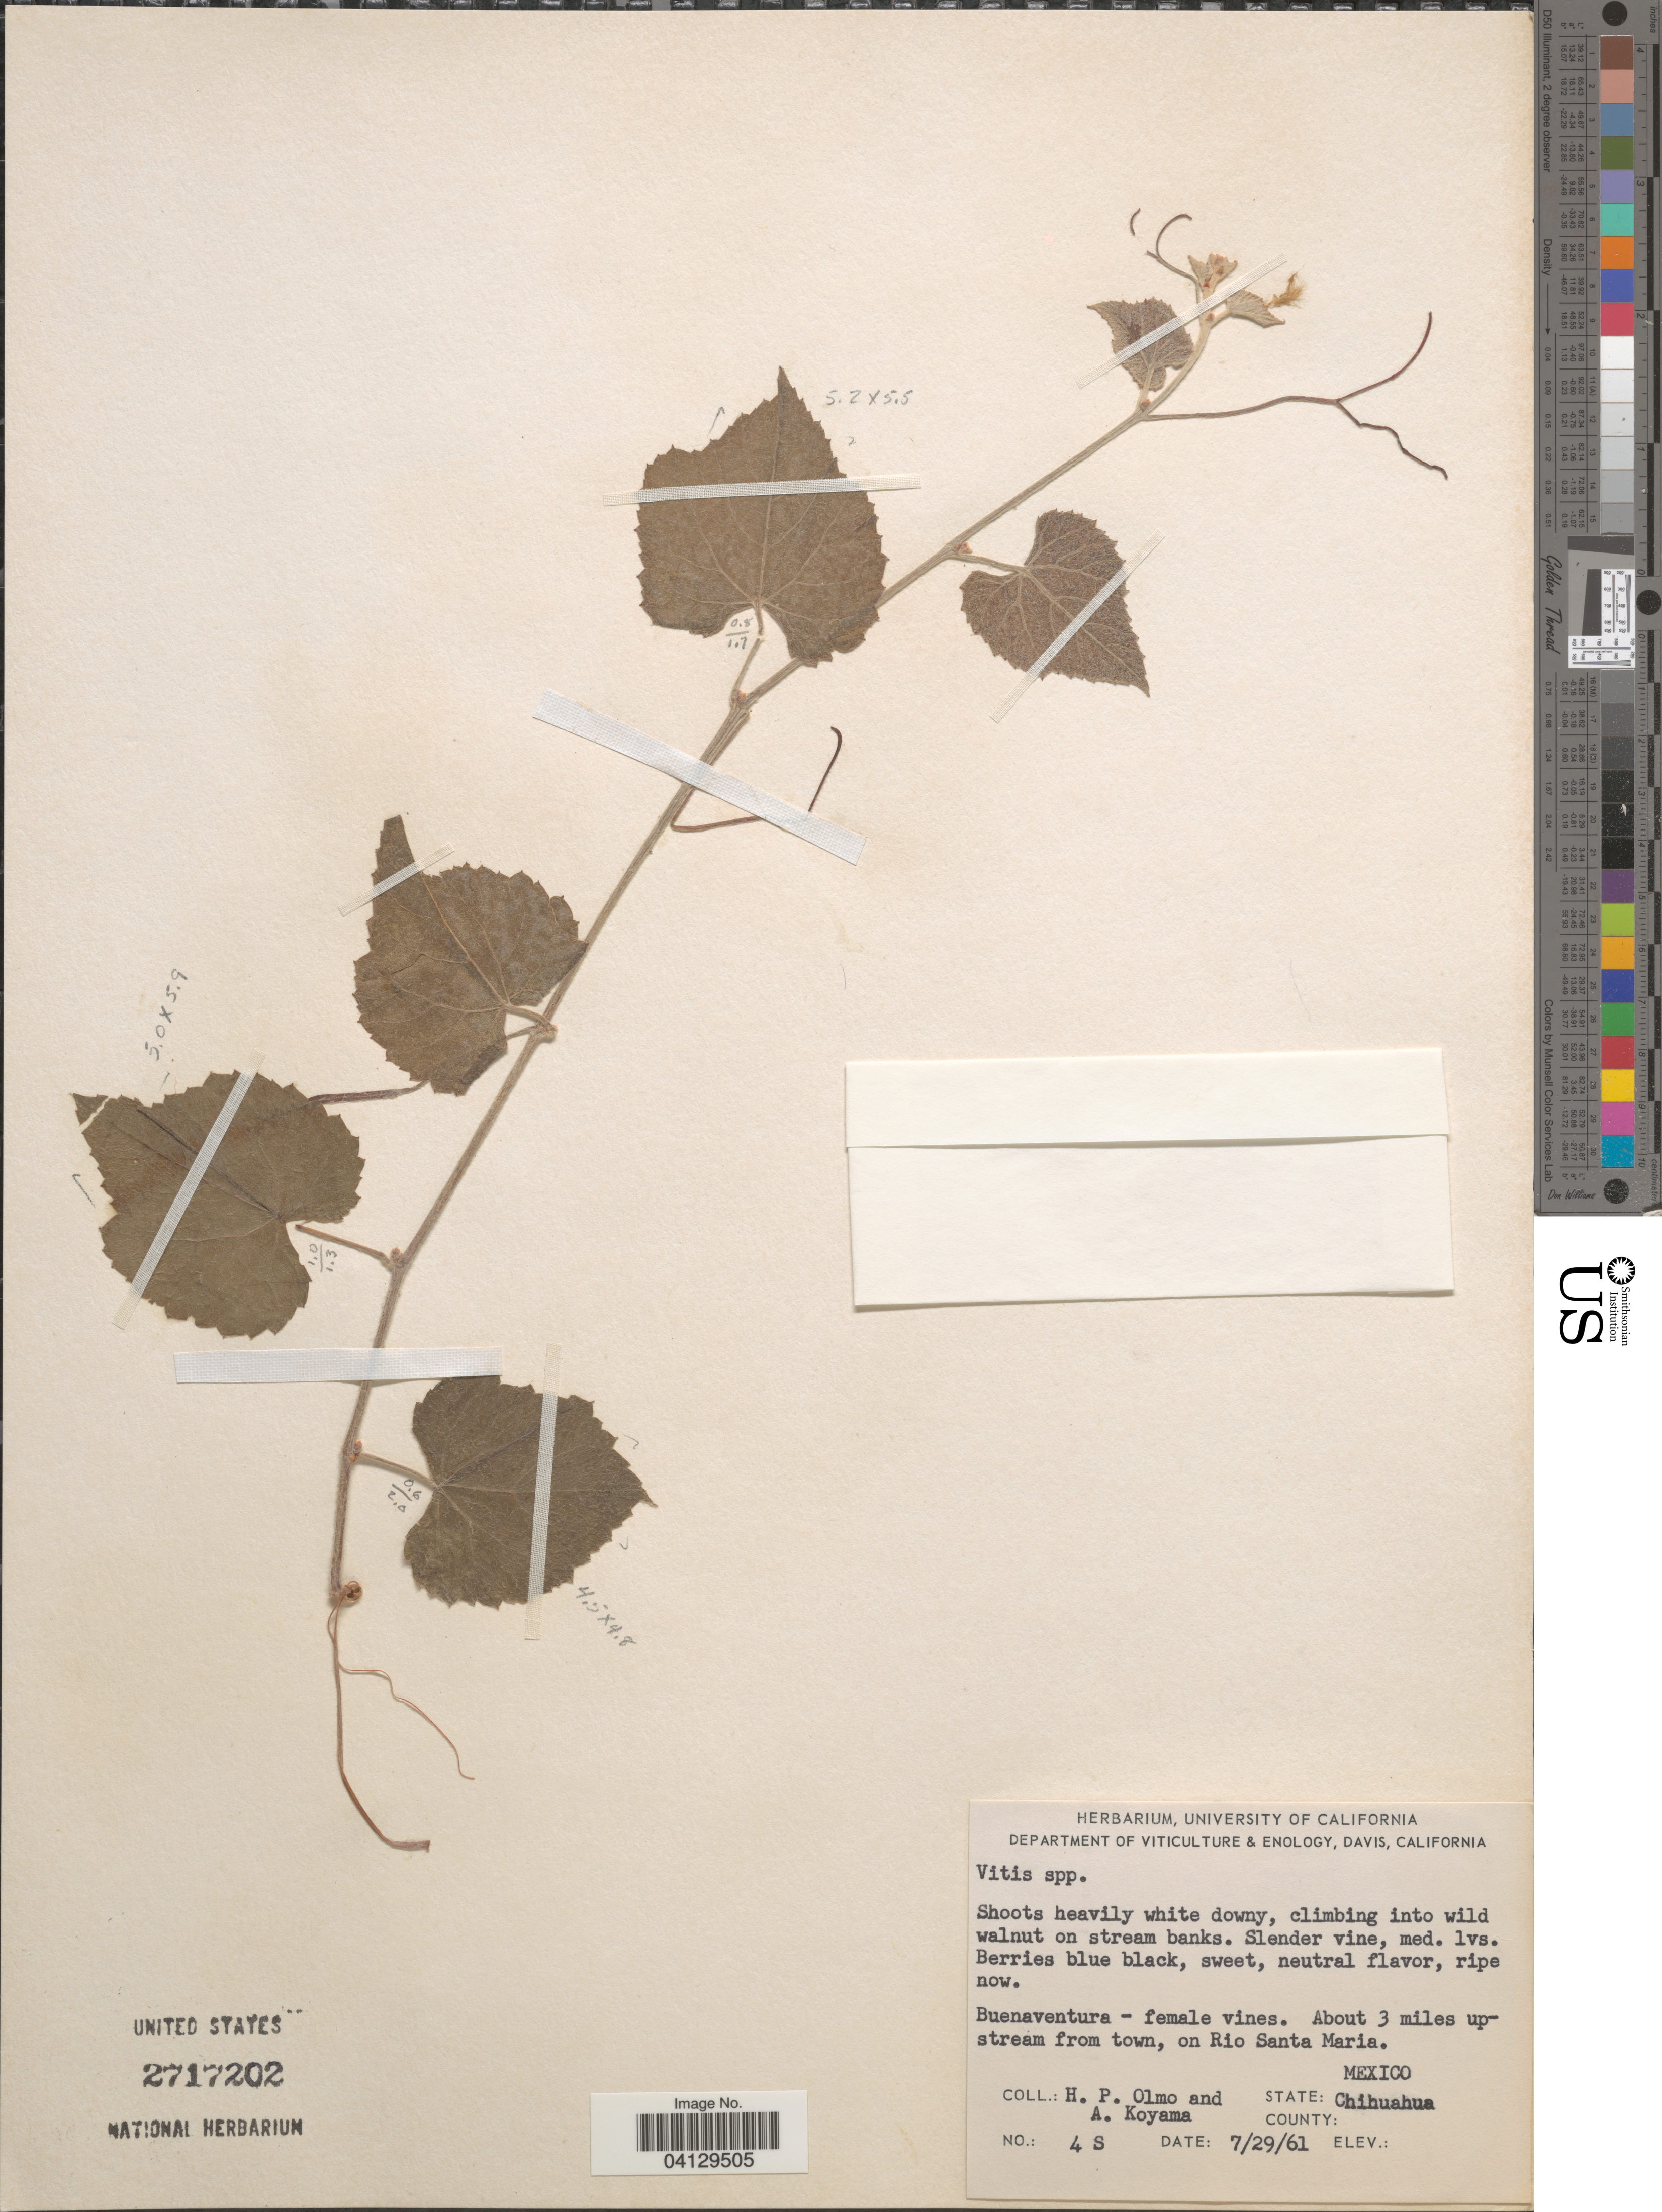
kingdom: Plantae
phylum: Tracheophyta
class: Magnoliopsida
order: Vitales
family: Vitaceae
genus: Vitis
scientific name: Vitis sp.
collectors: H. Olmo & A. Koyama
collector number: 4S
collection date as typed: Transcribed d/m/y: 29/7/61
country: Mexico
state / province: Chihuahua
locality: Buenaventura - female vines. About 3 miles upstream from town, on Rio Santa Maria.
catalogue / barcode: US 2717202